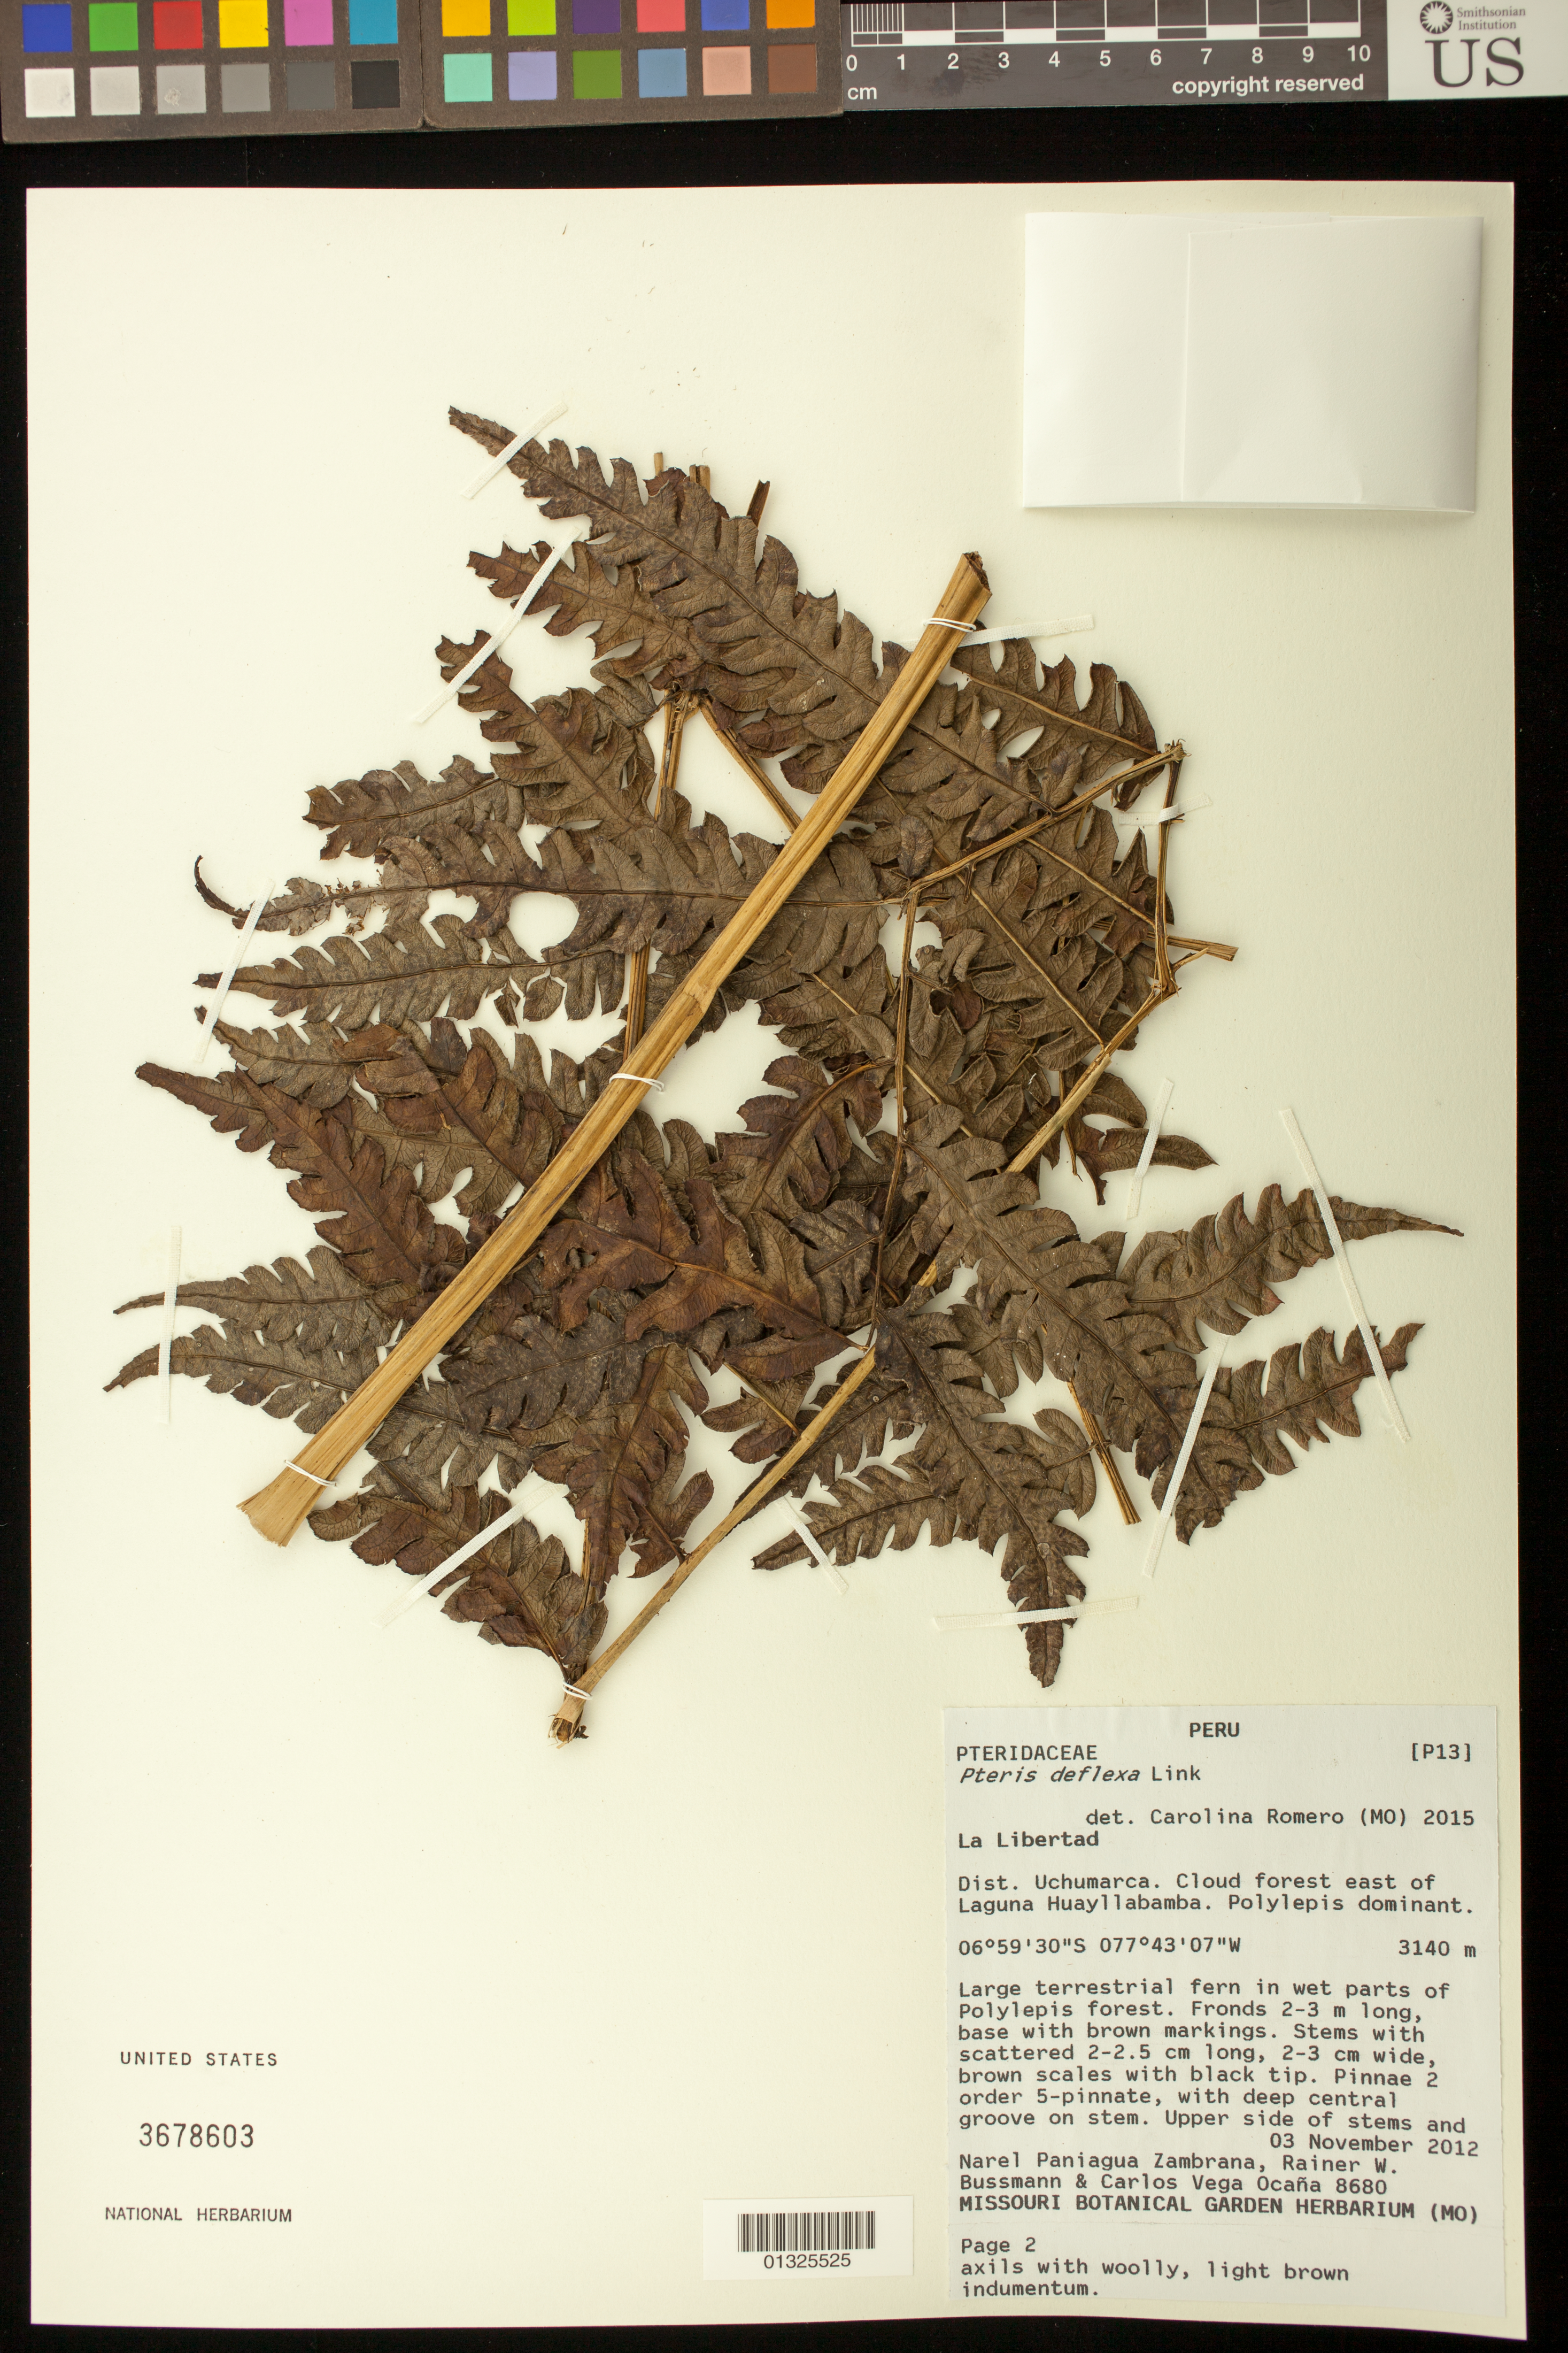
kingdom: Plantae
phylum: Tracheophyta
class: Polypodiopsida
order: Polypodiales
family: Pteridaceae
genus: Pteris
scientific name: Pteris deflexa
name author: Link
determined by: Romero-Hernández, Carolina, (COL)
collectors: N. Paniagua Zambrana, R. W. Bussmann & C. Vega Ocaña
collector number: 8680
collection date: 2012-11-03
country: Peru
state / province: La Libertad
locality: Uchumarca District, Cloud forest east of Laguna Huayllabamba.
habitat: in wet parts of Polylepis forest.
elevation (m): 3140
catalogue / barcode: US 3678603